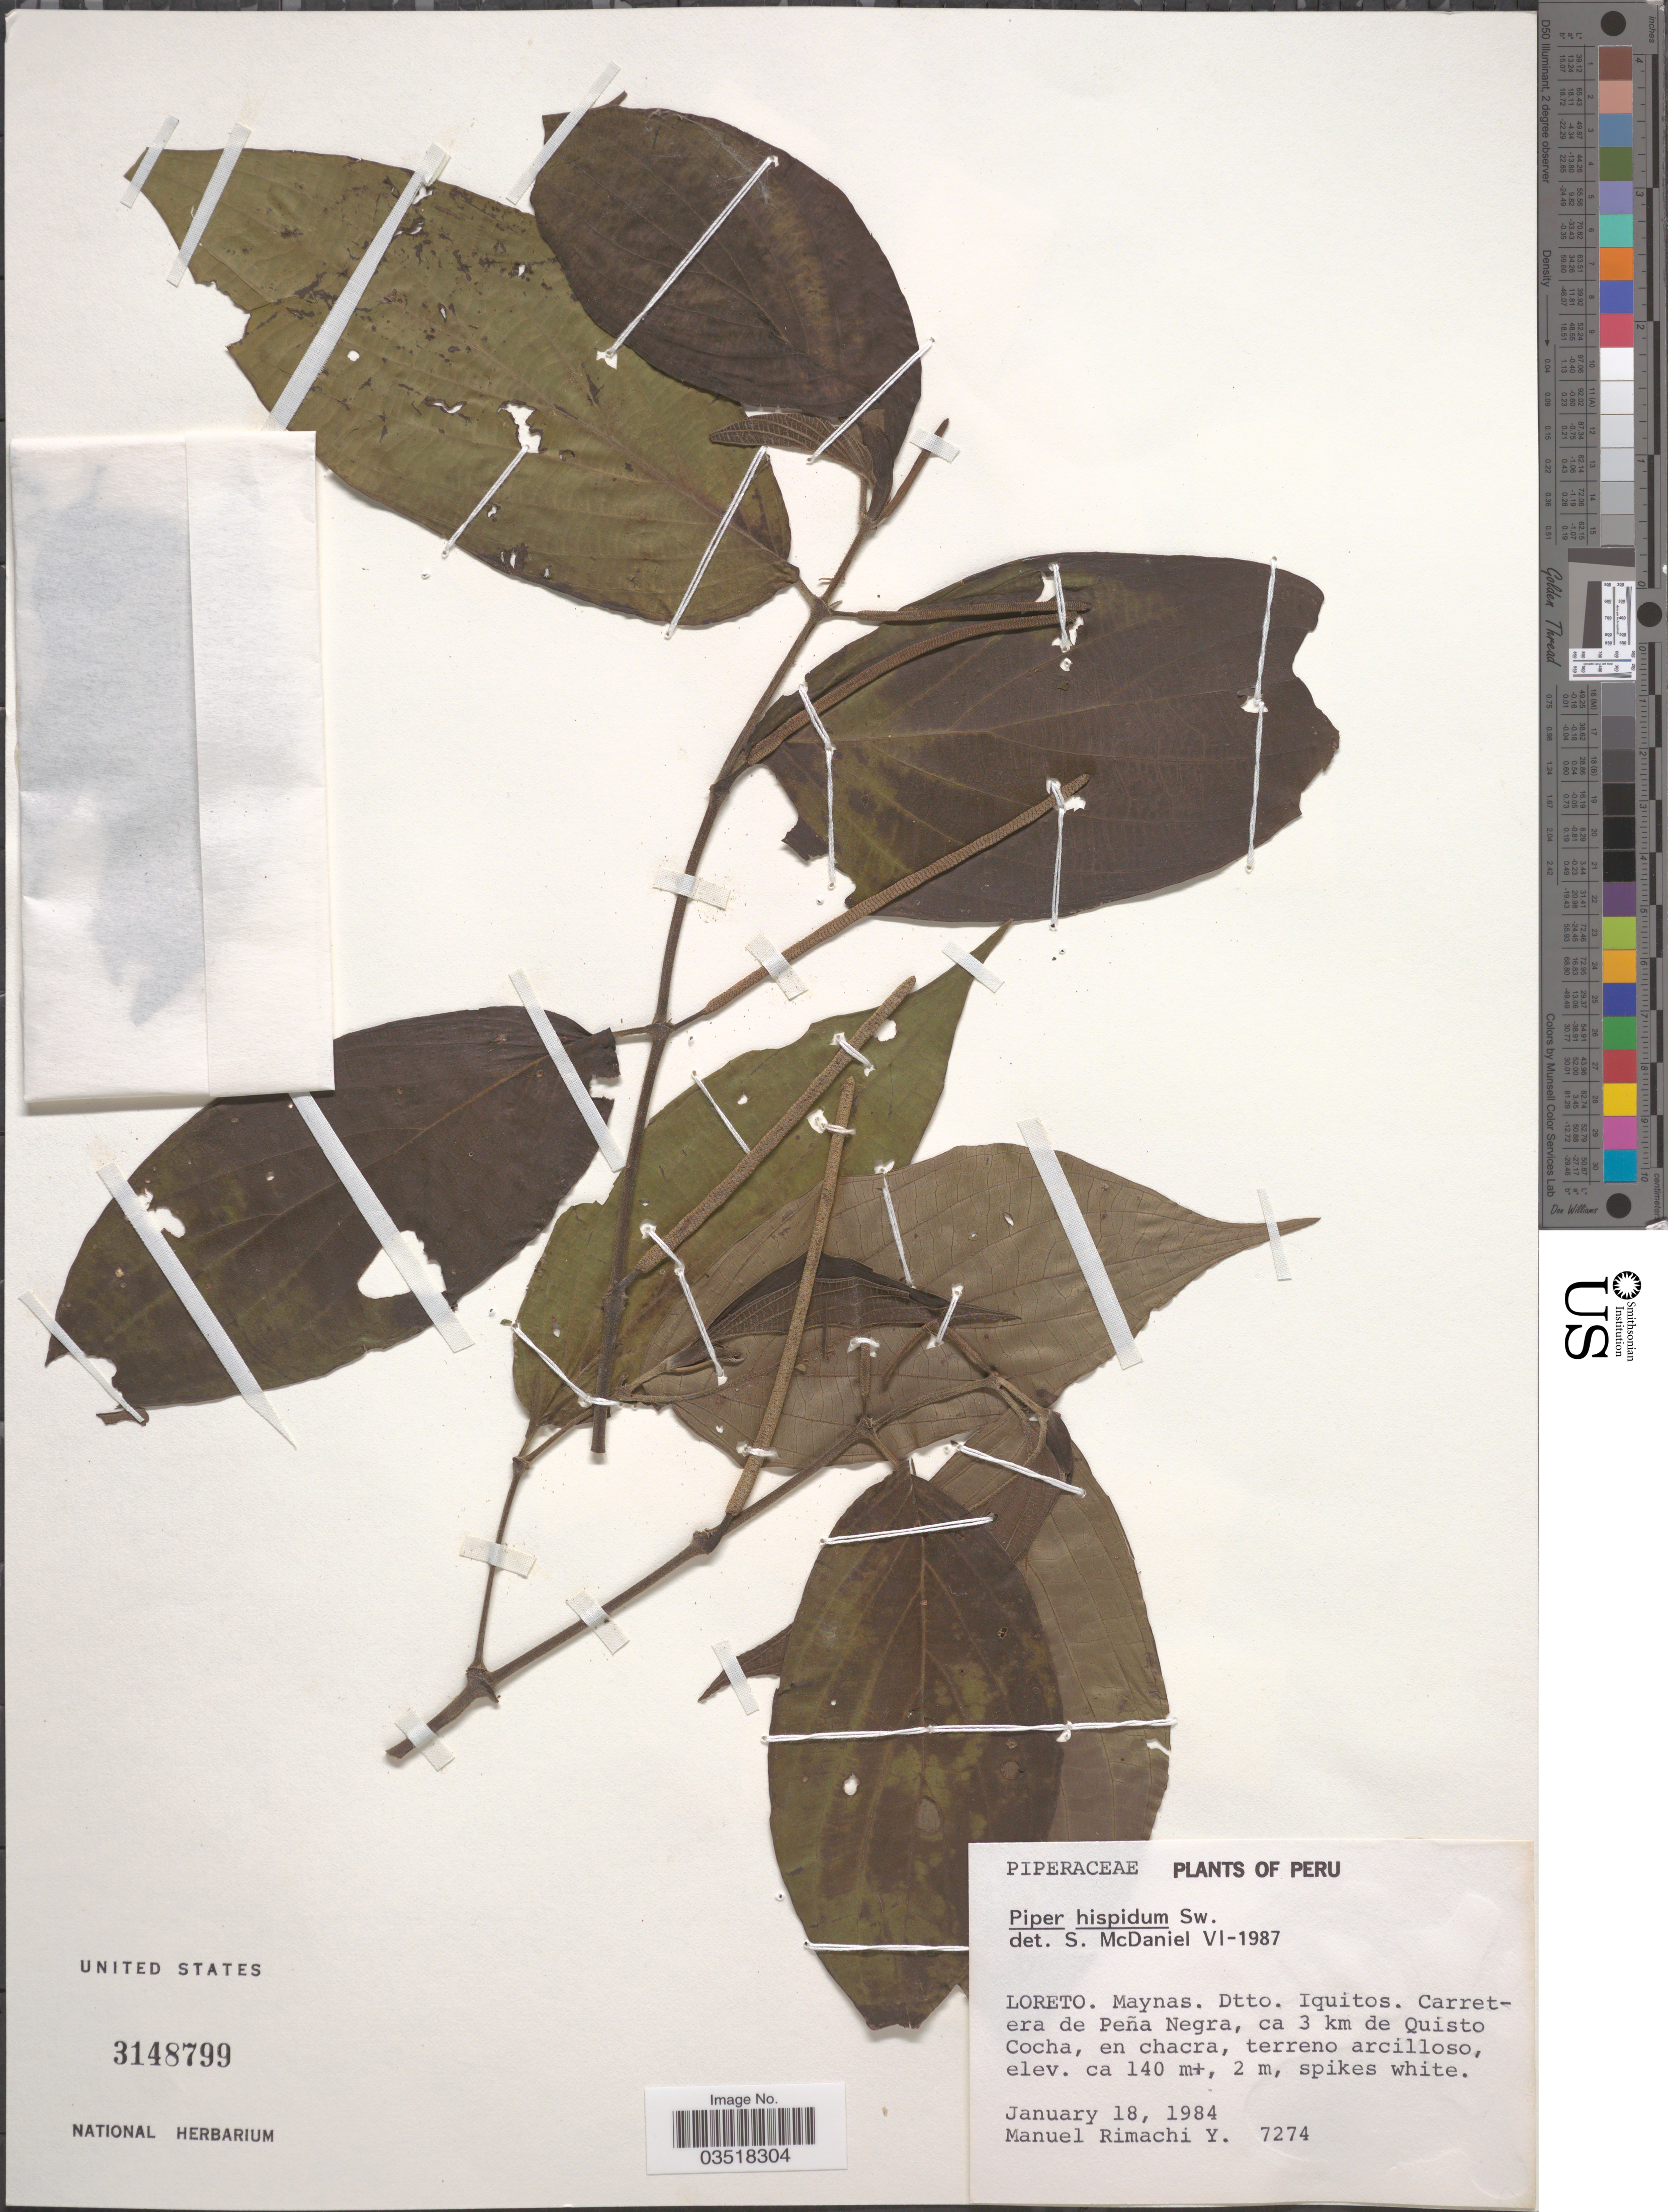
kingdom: Plantae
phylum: Tracheophyta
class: Magnoliopsida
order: Piperales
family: Piperaceae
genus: Piper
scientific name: Piper hispidum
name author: Sw.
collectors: M. Rimachi Y.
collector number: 7274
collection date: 1984-01-18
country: Peru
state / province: Loreto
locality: Maynas. Dtto. Iquitos. Carretera de Peña Negra, ca 3 km de Quisto Cocha.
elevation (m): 140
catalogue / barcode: US 3148799